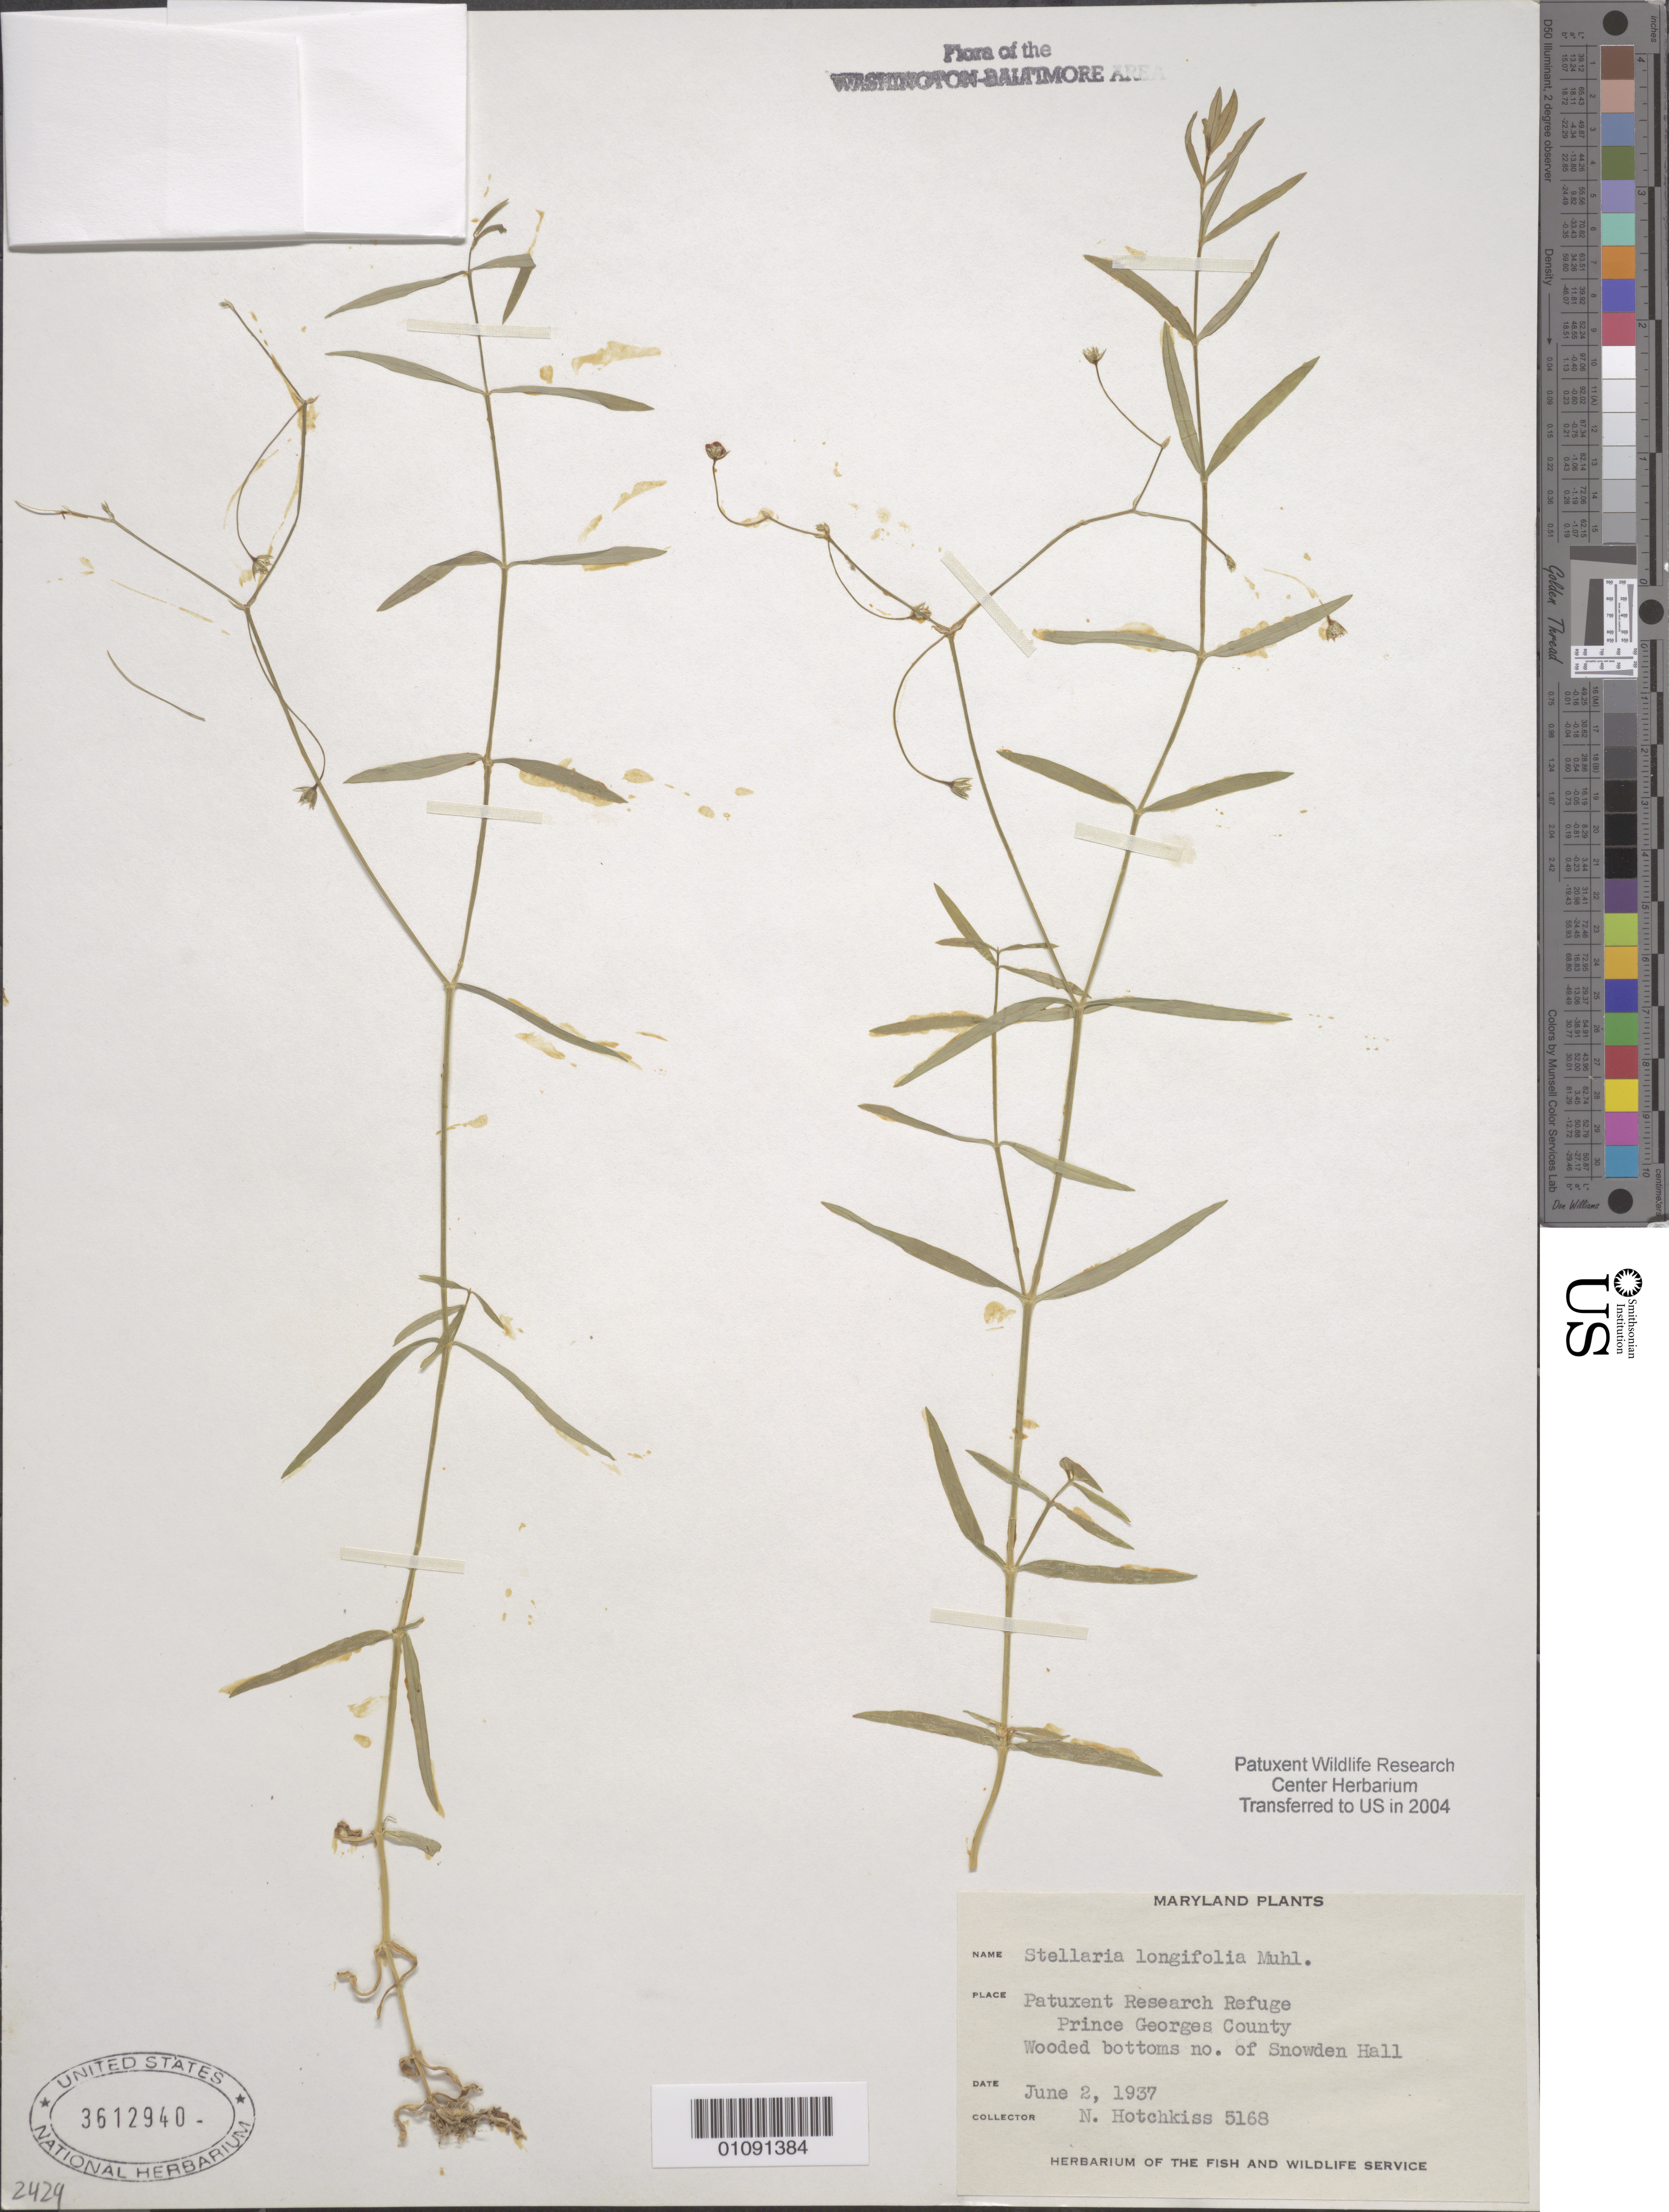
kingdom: Plantae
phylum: Tracheophyta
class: Magnoliopsida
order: Caryophyllales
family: Caryophyllaceae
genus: Stellaria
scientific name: Stellaria longifolia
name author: Muhl. ex Willd.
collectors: N. Hotchkiss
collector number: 5168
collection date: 1937-06-02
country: United States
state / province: Maryland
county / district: Prince George's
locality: Patuxent Wildlife Refuge. N. of Snowden Hall.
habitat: Wooded bottoms.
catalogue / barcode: US 3612940